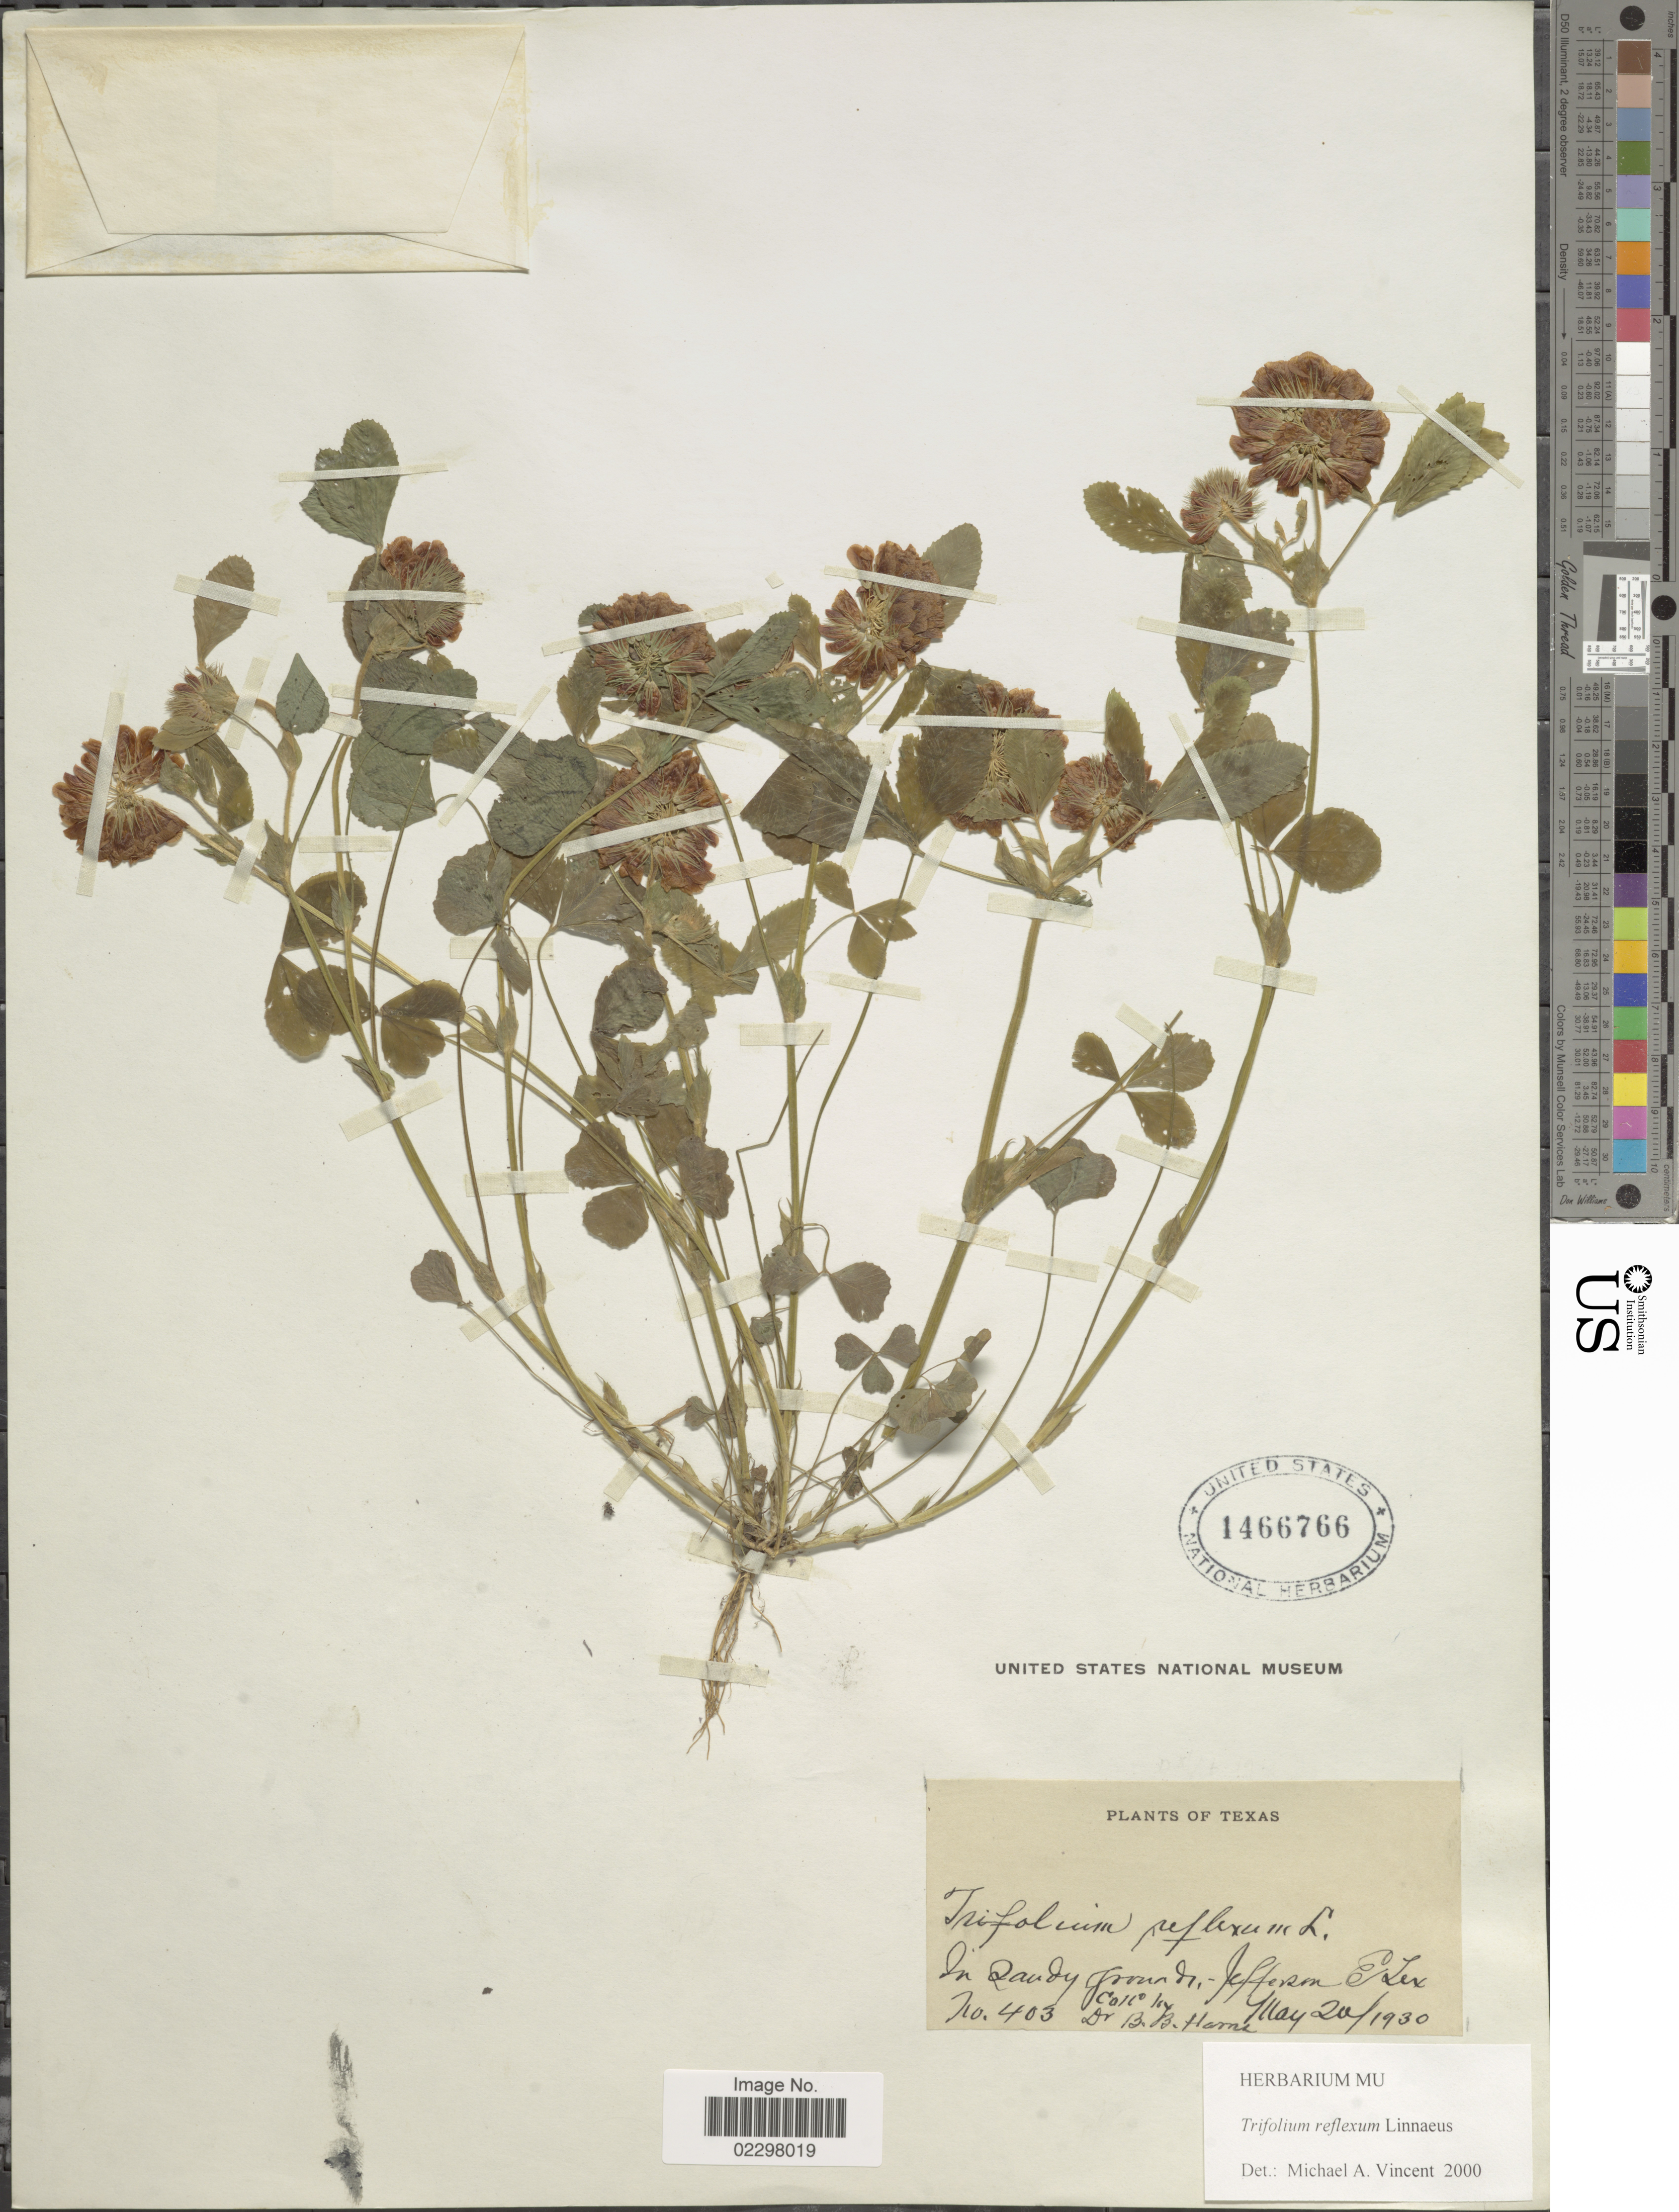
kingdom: Plantae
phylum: Tracheophyta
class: Magnoliopsida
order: Fabales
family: Fabaceae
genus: Trifolium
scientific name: Trifolium reflexum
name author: L.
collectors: B. B. Harris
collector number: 403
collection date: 1930-05-20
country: United States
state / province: Texas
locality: In sandy grounds, -Jefferson E Tex.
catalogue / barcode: US 1466766